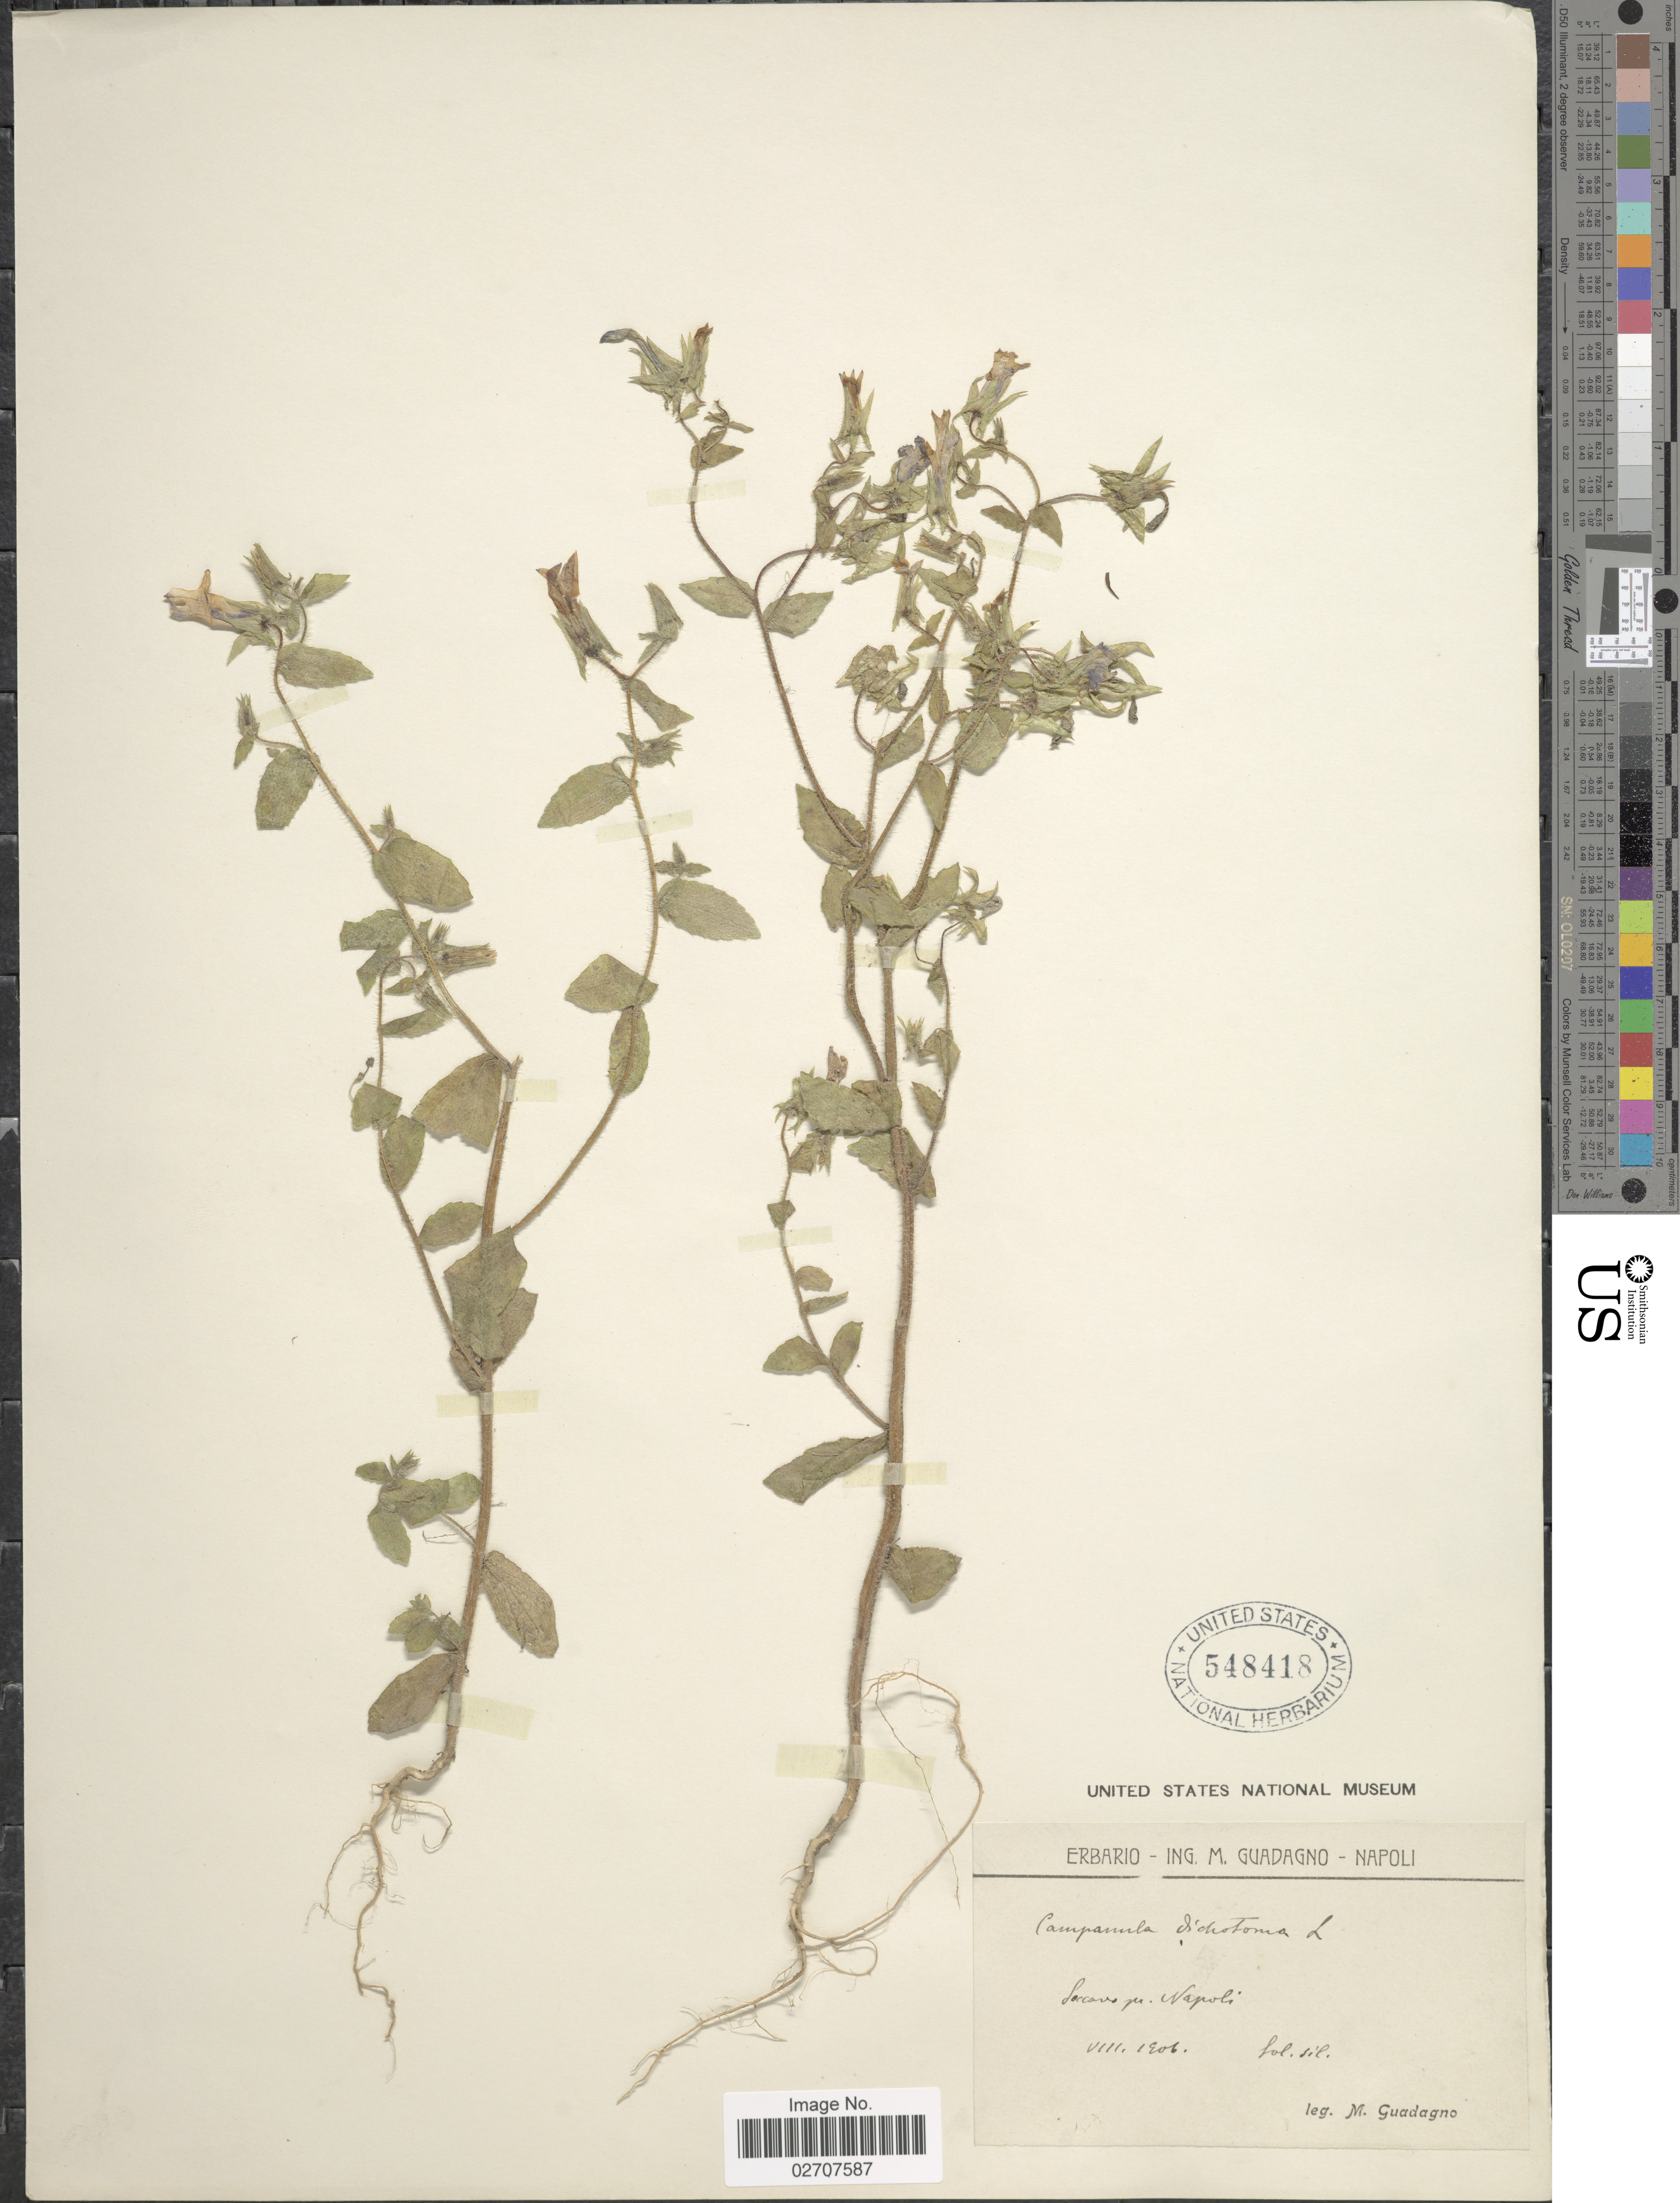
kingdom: Plantae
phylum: Tracheophyta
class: Magnoliopsida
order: Asterales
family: Campanulaceae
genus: Campanula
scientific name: Campanula dichotoma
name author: L.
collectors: M. Guadagno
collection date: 1906-08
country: Italy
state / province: Campania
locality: Soccavo pr. Napoli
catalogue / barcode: US 548418